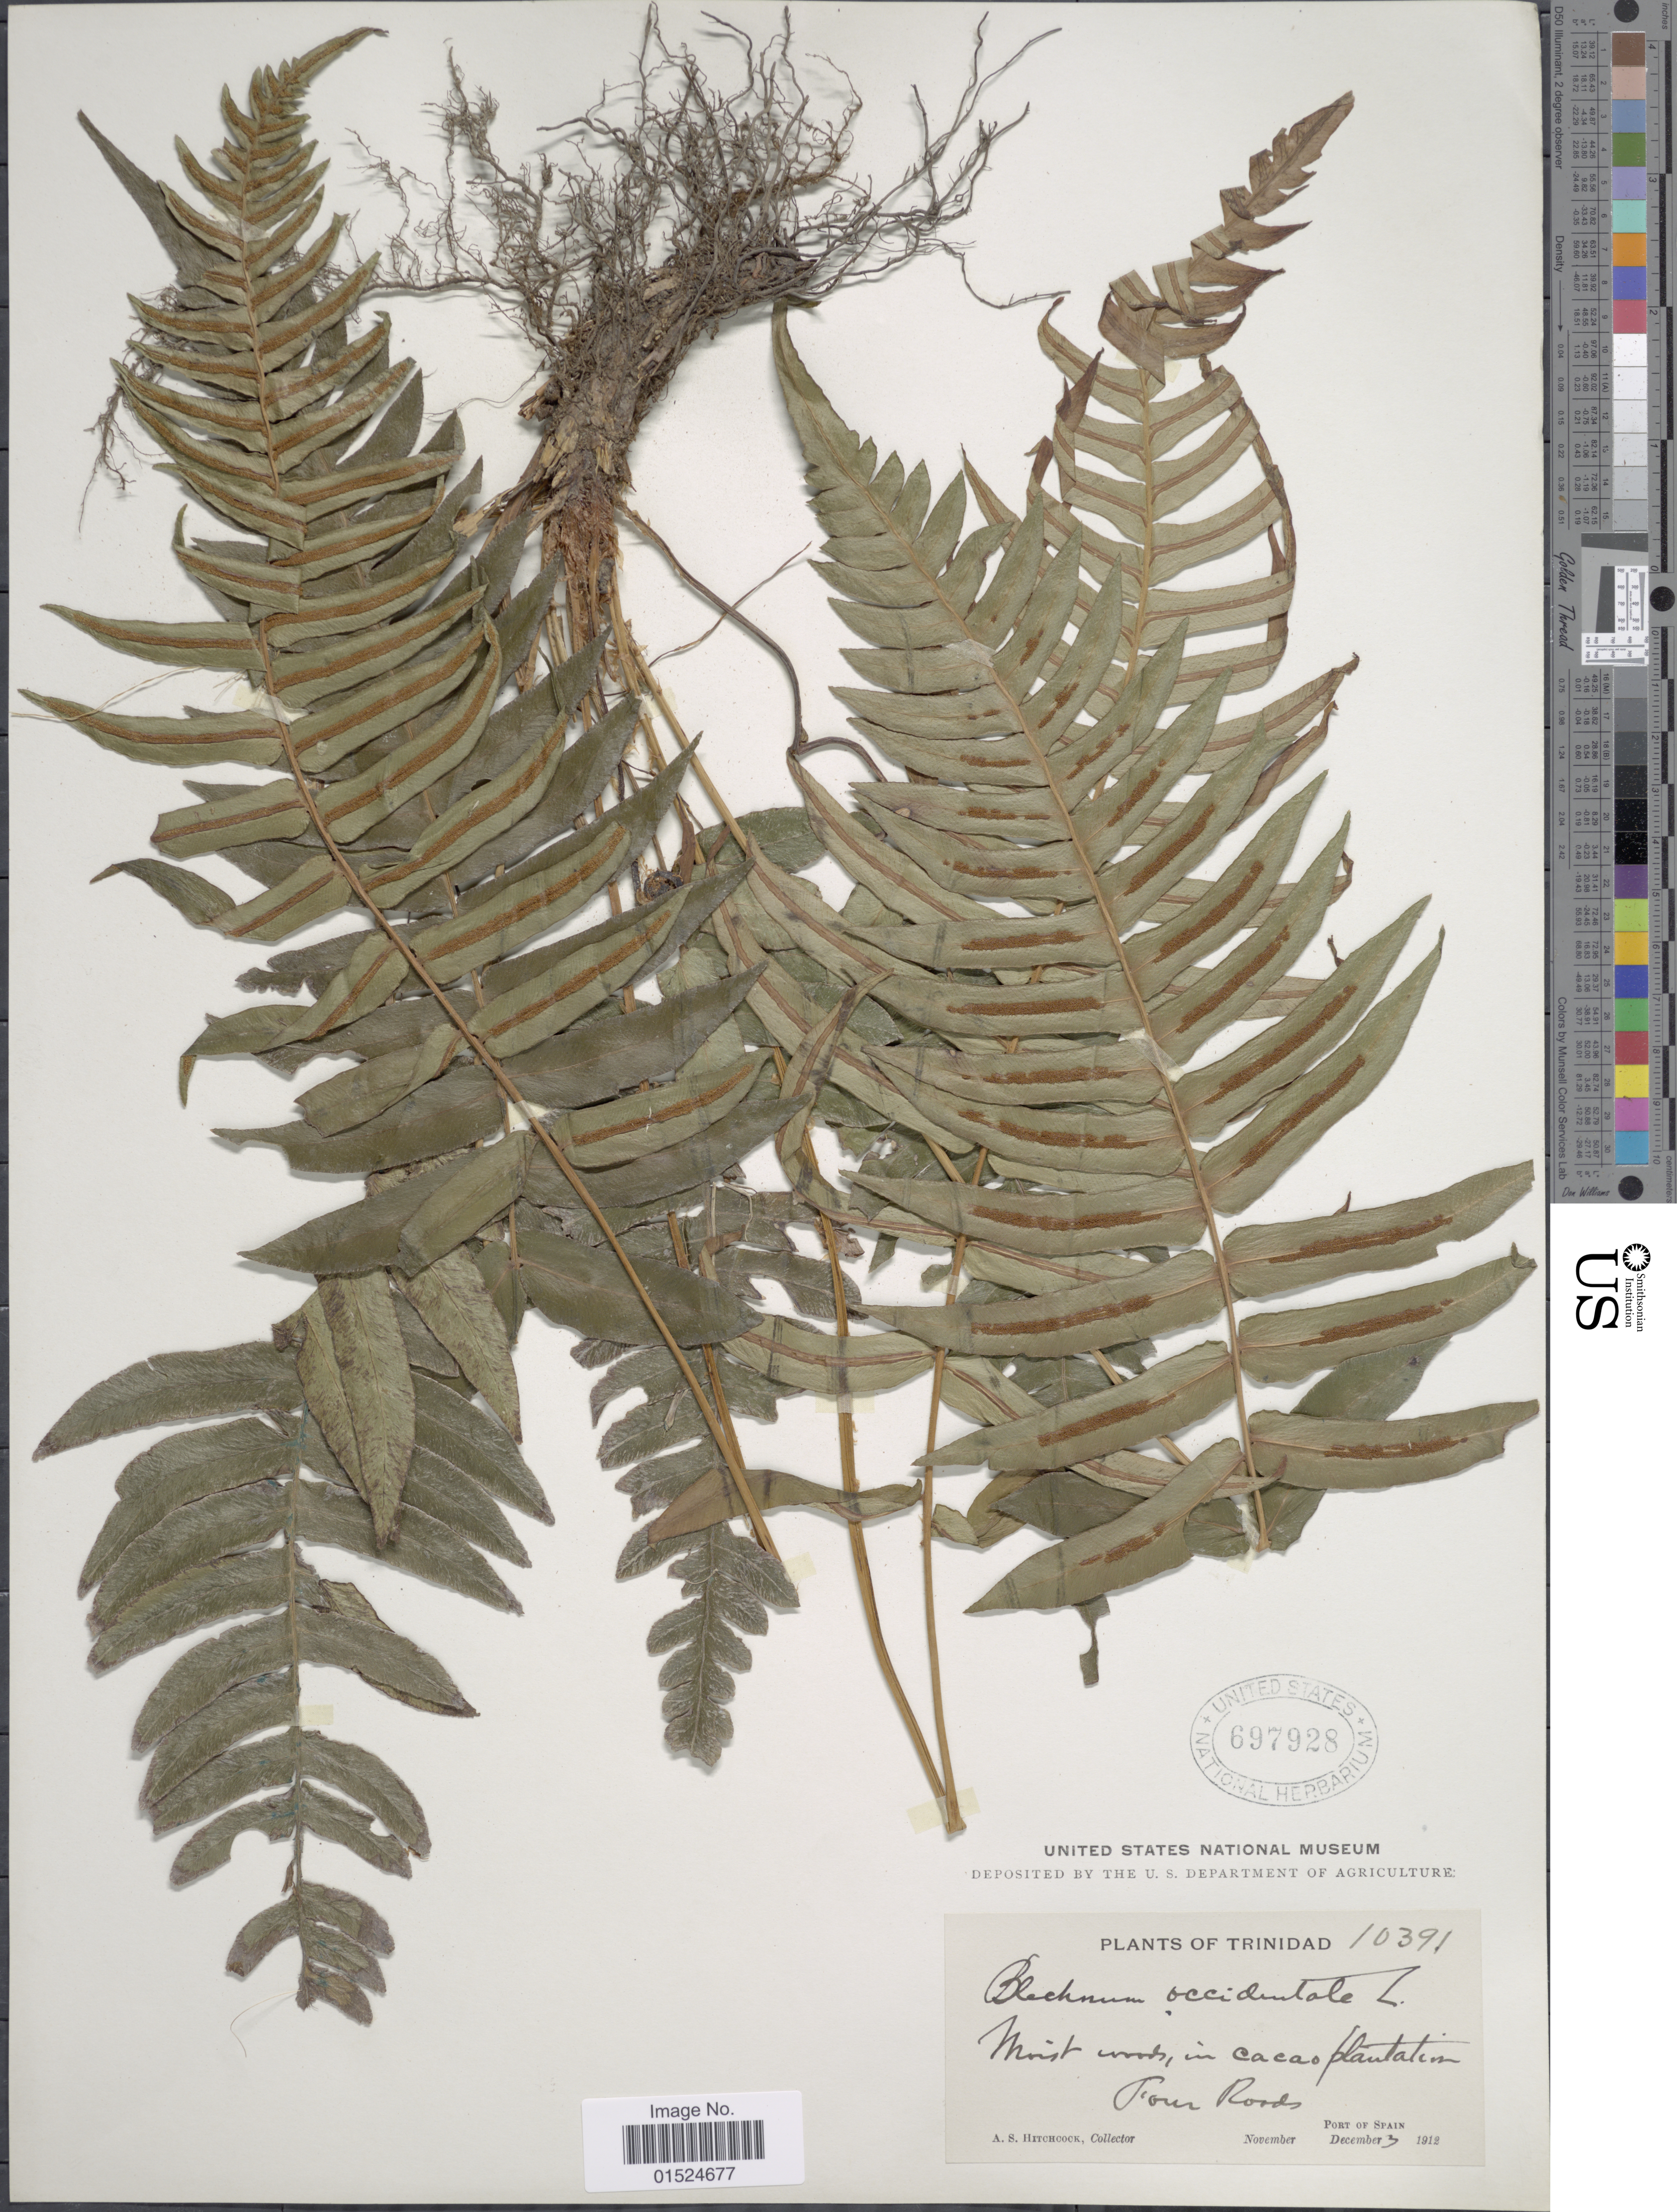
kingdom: Plantae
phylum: Tracheophyta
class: Polypodiopsida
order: Polypodiales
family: Blechnaceae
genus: Blechnum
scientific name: Blechnum falciculatum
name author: C. Presl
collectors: A. S. Hitchcock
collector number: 10391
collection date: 1912-12-03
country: Trinidad and Tobago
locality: Trinidad, in cacao plantation, Four Roads, Port of Spain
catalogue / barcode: US 697928